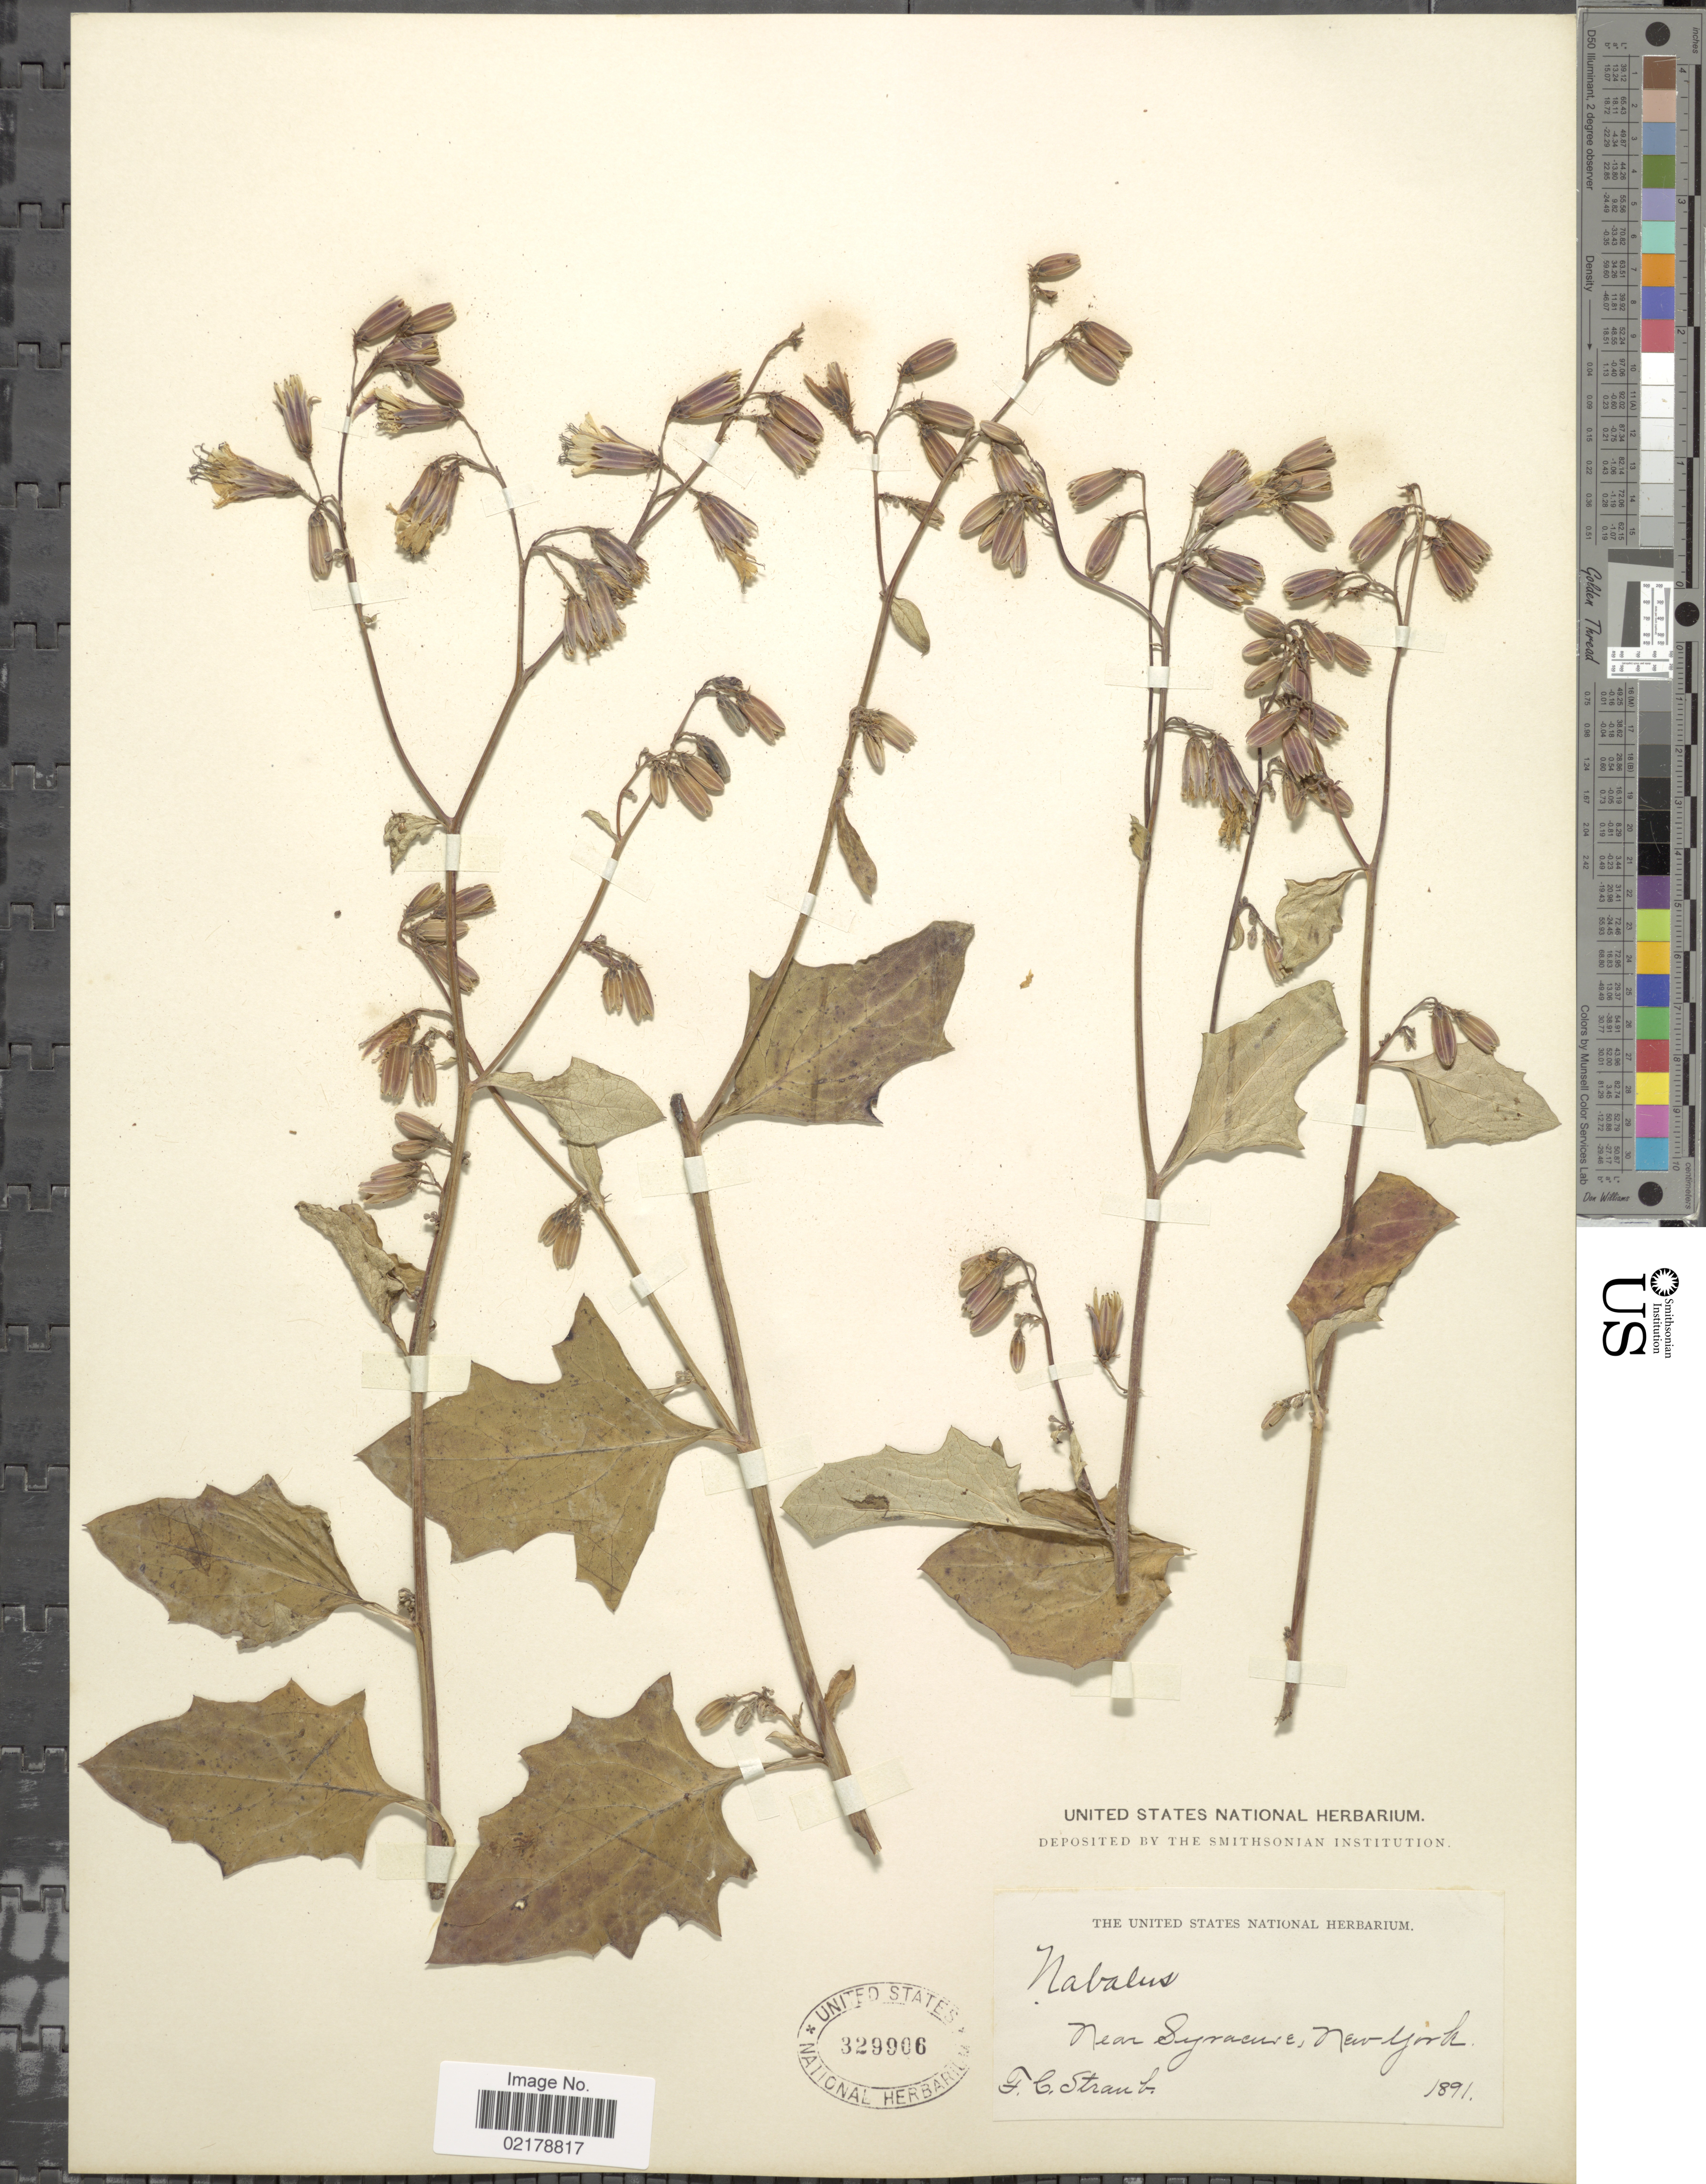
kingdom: Plantae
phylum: Tracheophyta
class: Magnoliopsida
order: Asterales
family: Asteraceae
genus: Nabalus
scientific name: Nabalus albus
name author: (L.) Hook.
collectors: F. Straub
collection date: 1891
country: United States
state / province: New York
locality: Near Syracuse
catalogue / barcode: US 329906